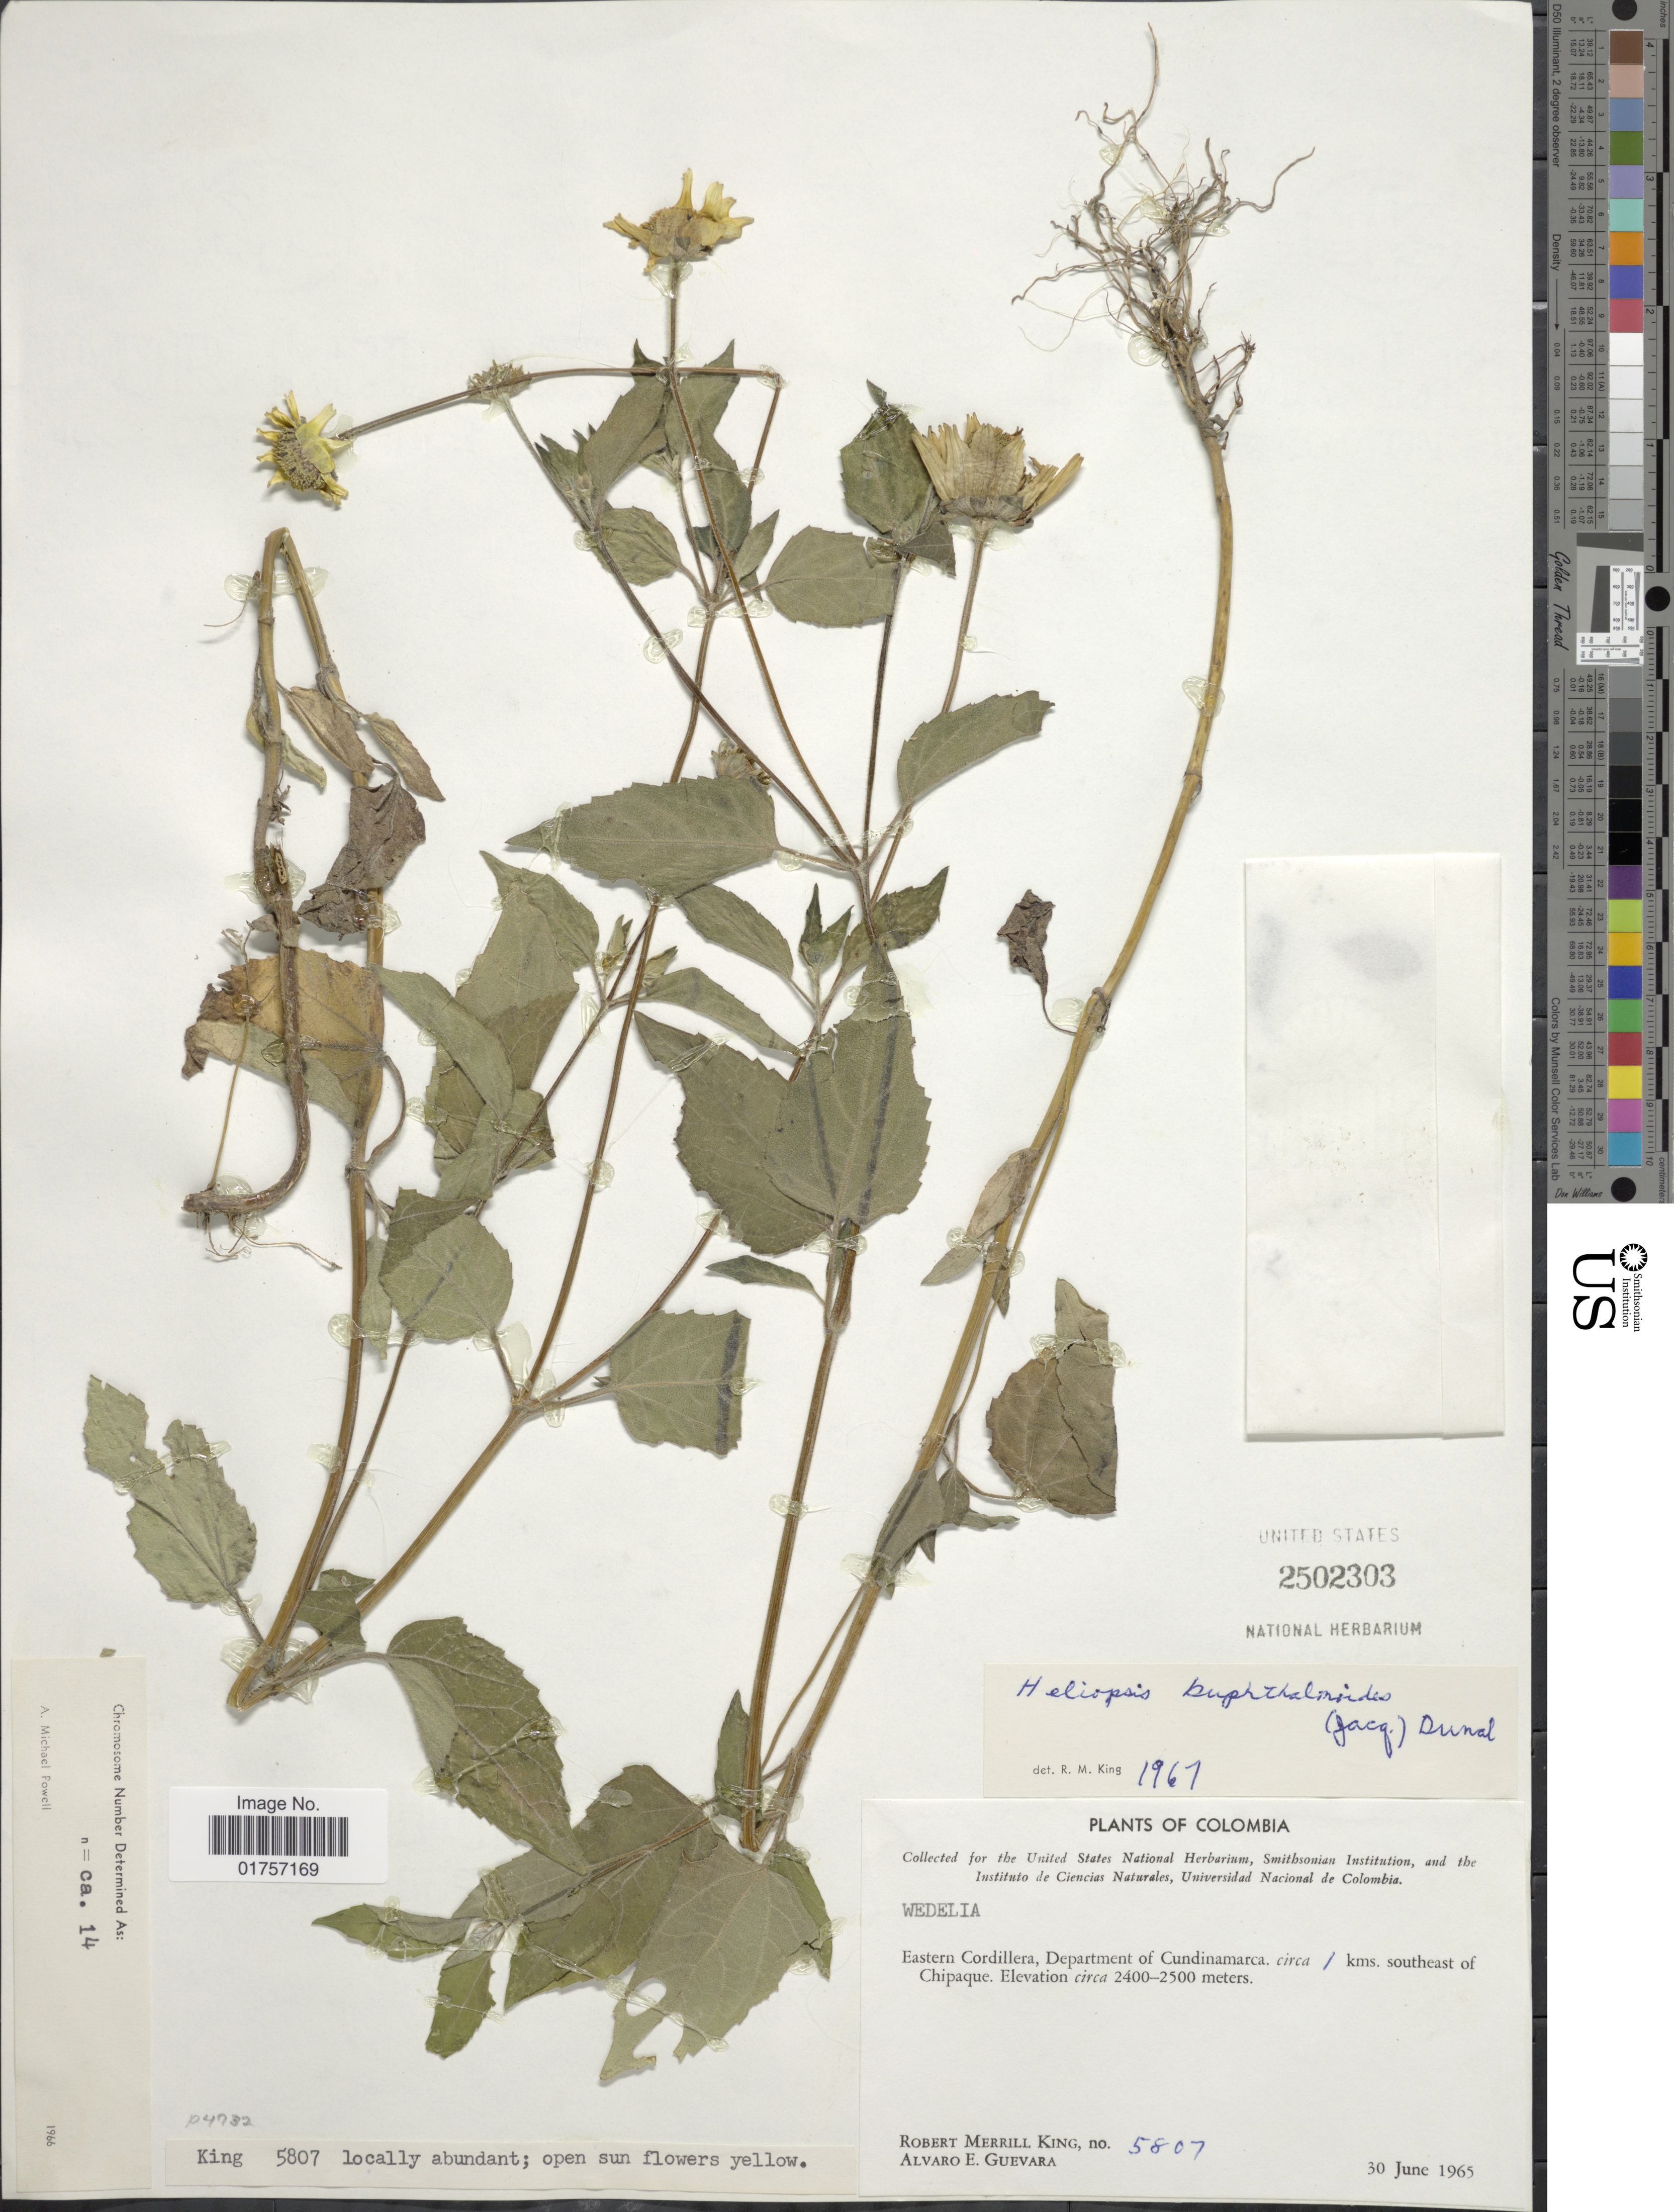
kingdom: Plantae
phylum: Tracheophyta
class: Magnoliopsida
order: Asterales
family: Asteraceae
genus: Heliopsis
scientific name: Heliopsis buphthalmoides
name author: (Jacq.) Dunal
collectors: R. M. King & A. E. Guevara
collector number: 5807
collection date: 1965-06-30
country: Colombia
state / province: Cundinamarca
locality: Eastern Cordillera. circa 1 kms. southeast of Chipaque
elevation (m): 2400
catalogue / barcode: US 2502303